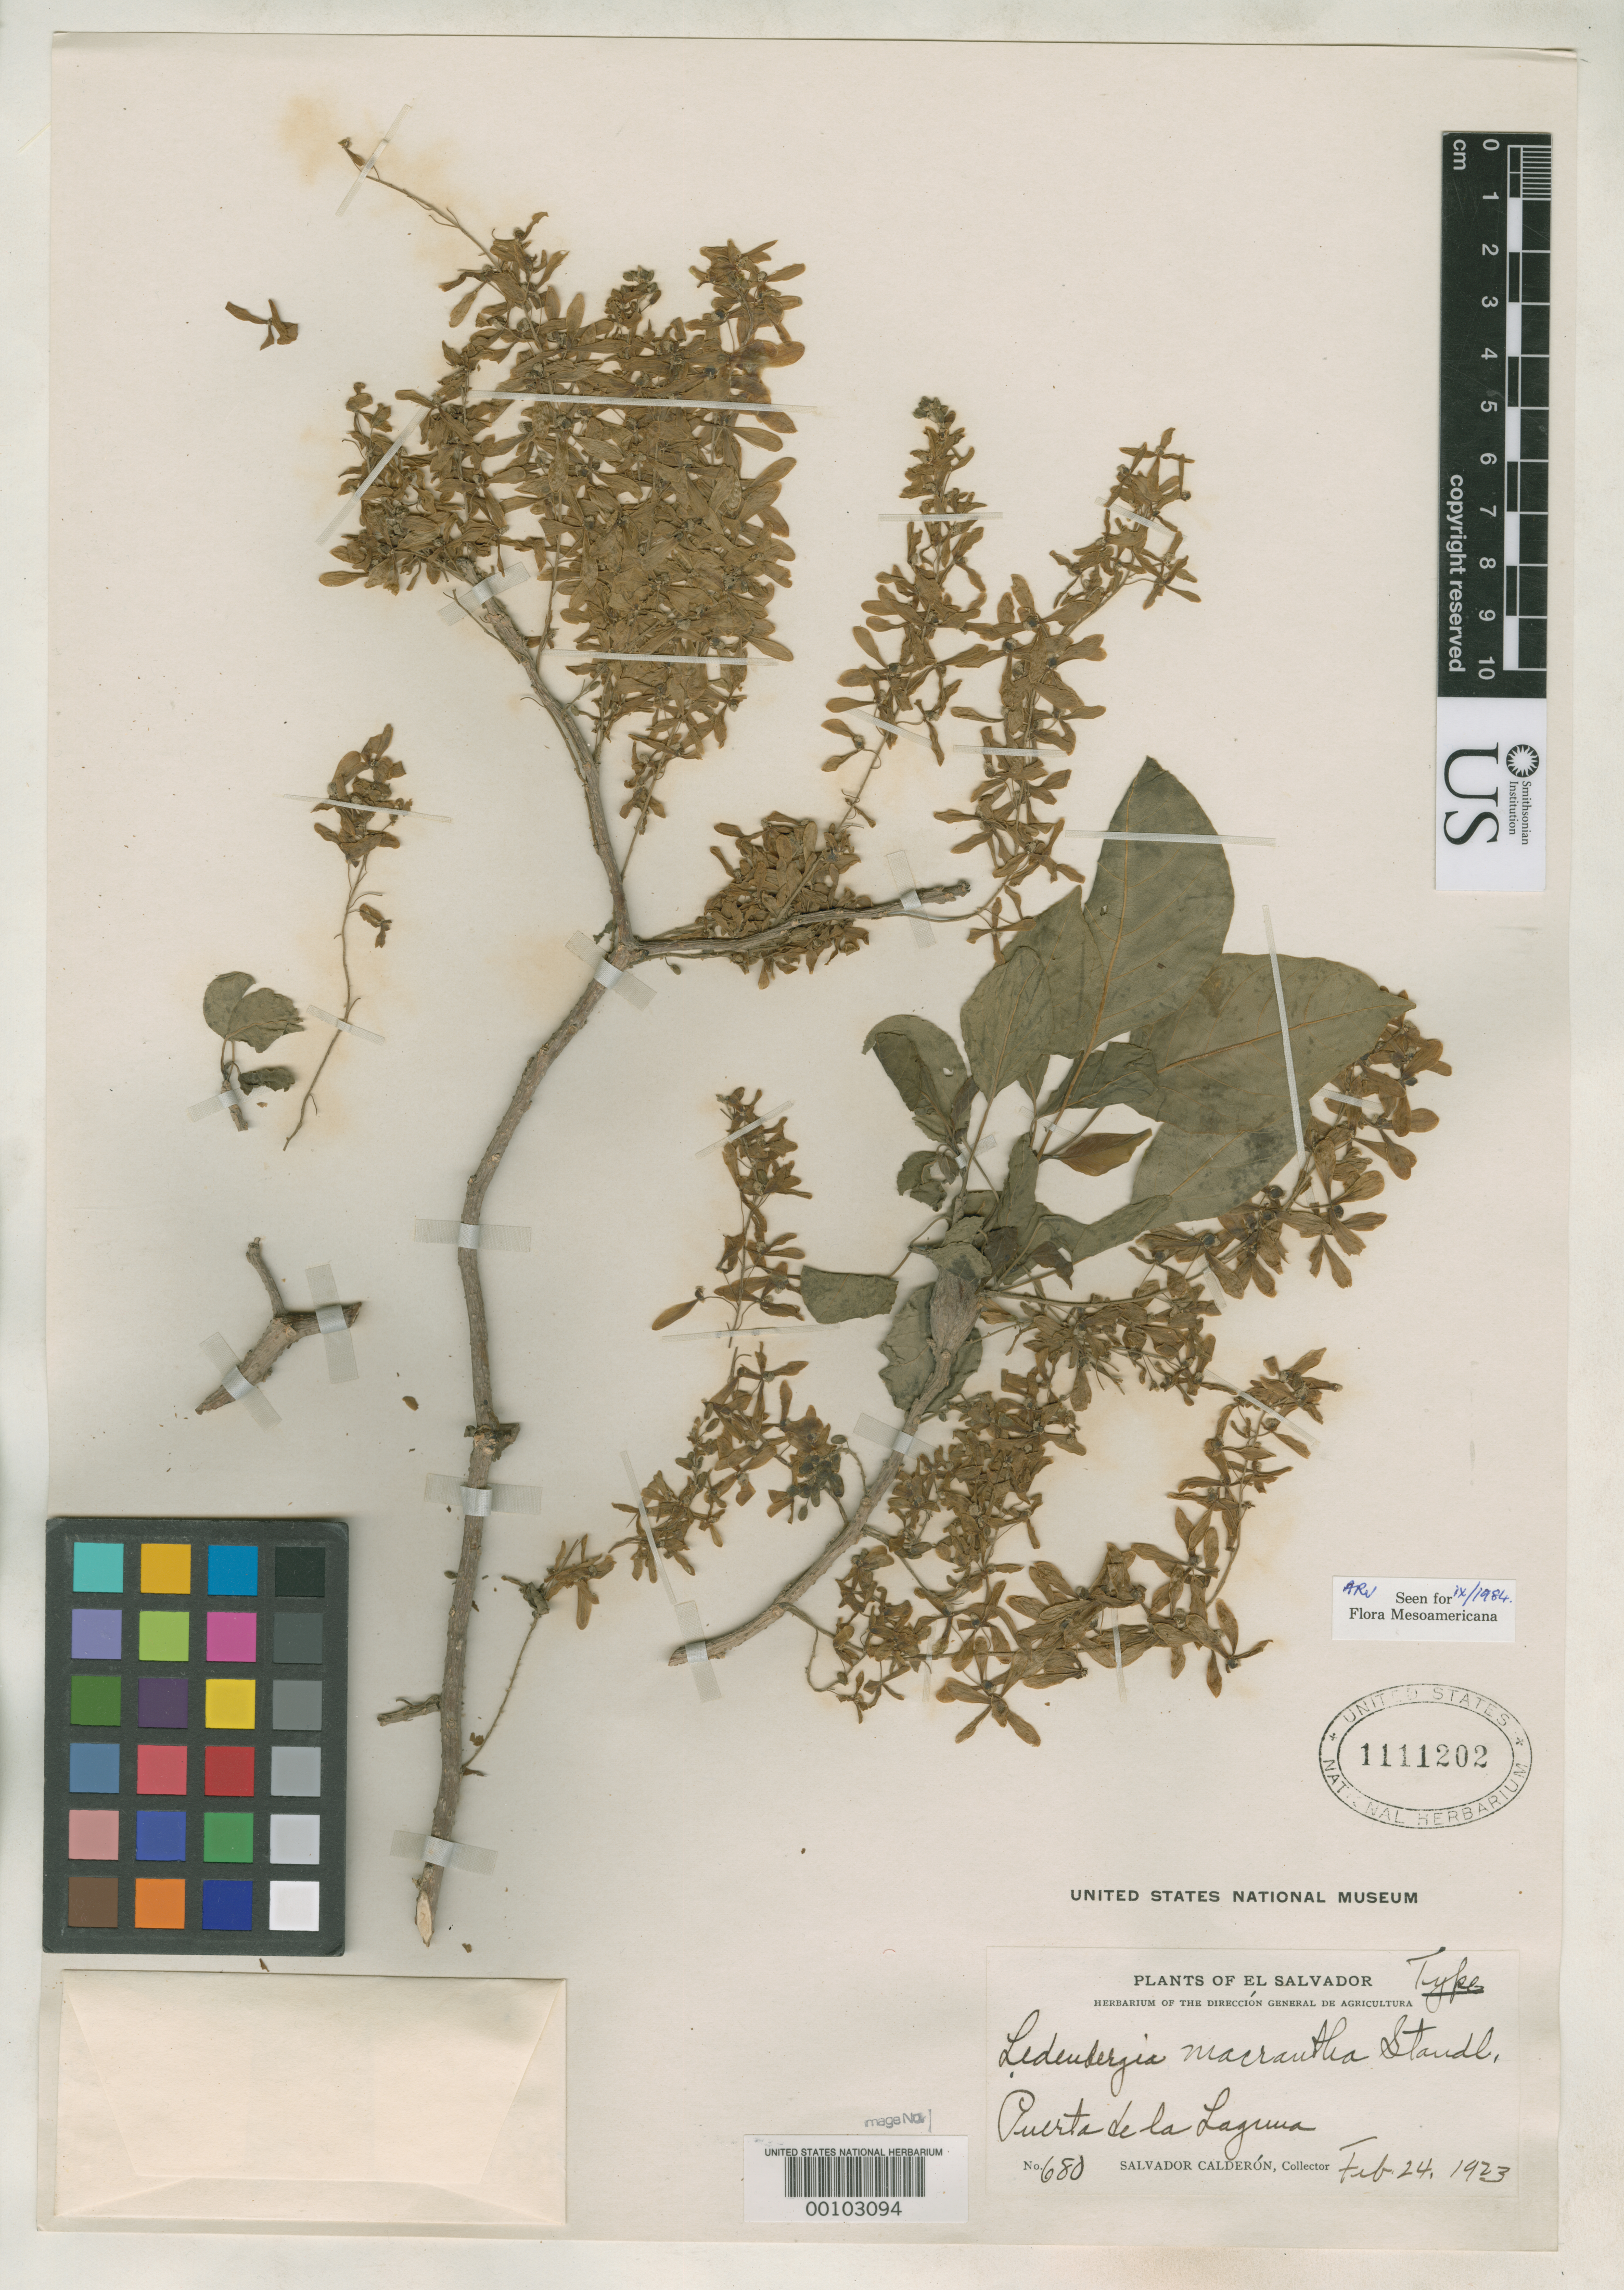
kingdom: Plantae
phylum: Tracheophyta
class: Magnoliopsida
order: Caryophyllales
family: Phytolaccaceae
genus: Ledenbergia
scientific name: Ledenbergia macrantha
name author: Standl.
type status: Holotype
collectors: S. Calderón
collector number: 680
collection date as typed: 24 Feb 1923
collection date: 1923-02-24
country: El Salvador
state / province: San Salvador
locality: Puerta de La Laguna, near San Salvador.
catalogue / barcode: US 1111202